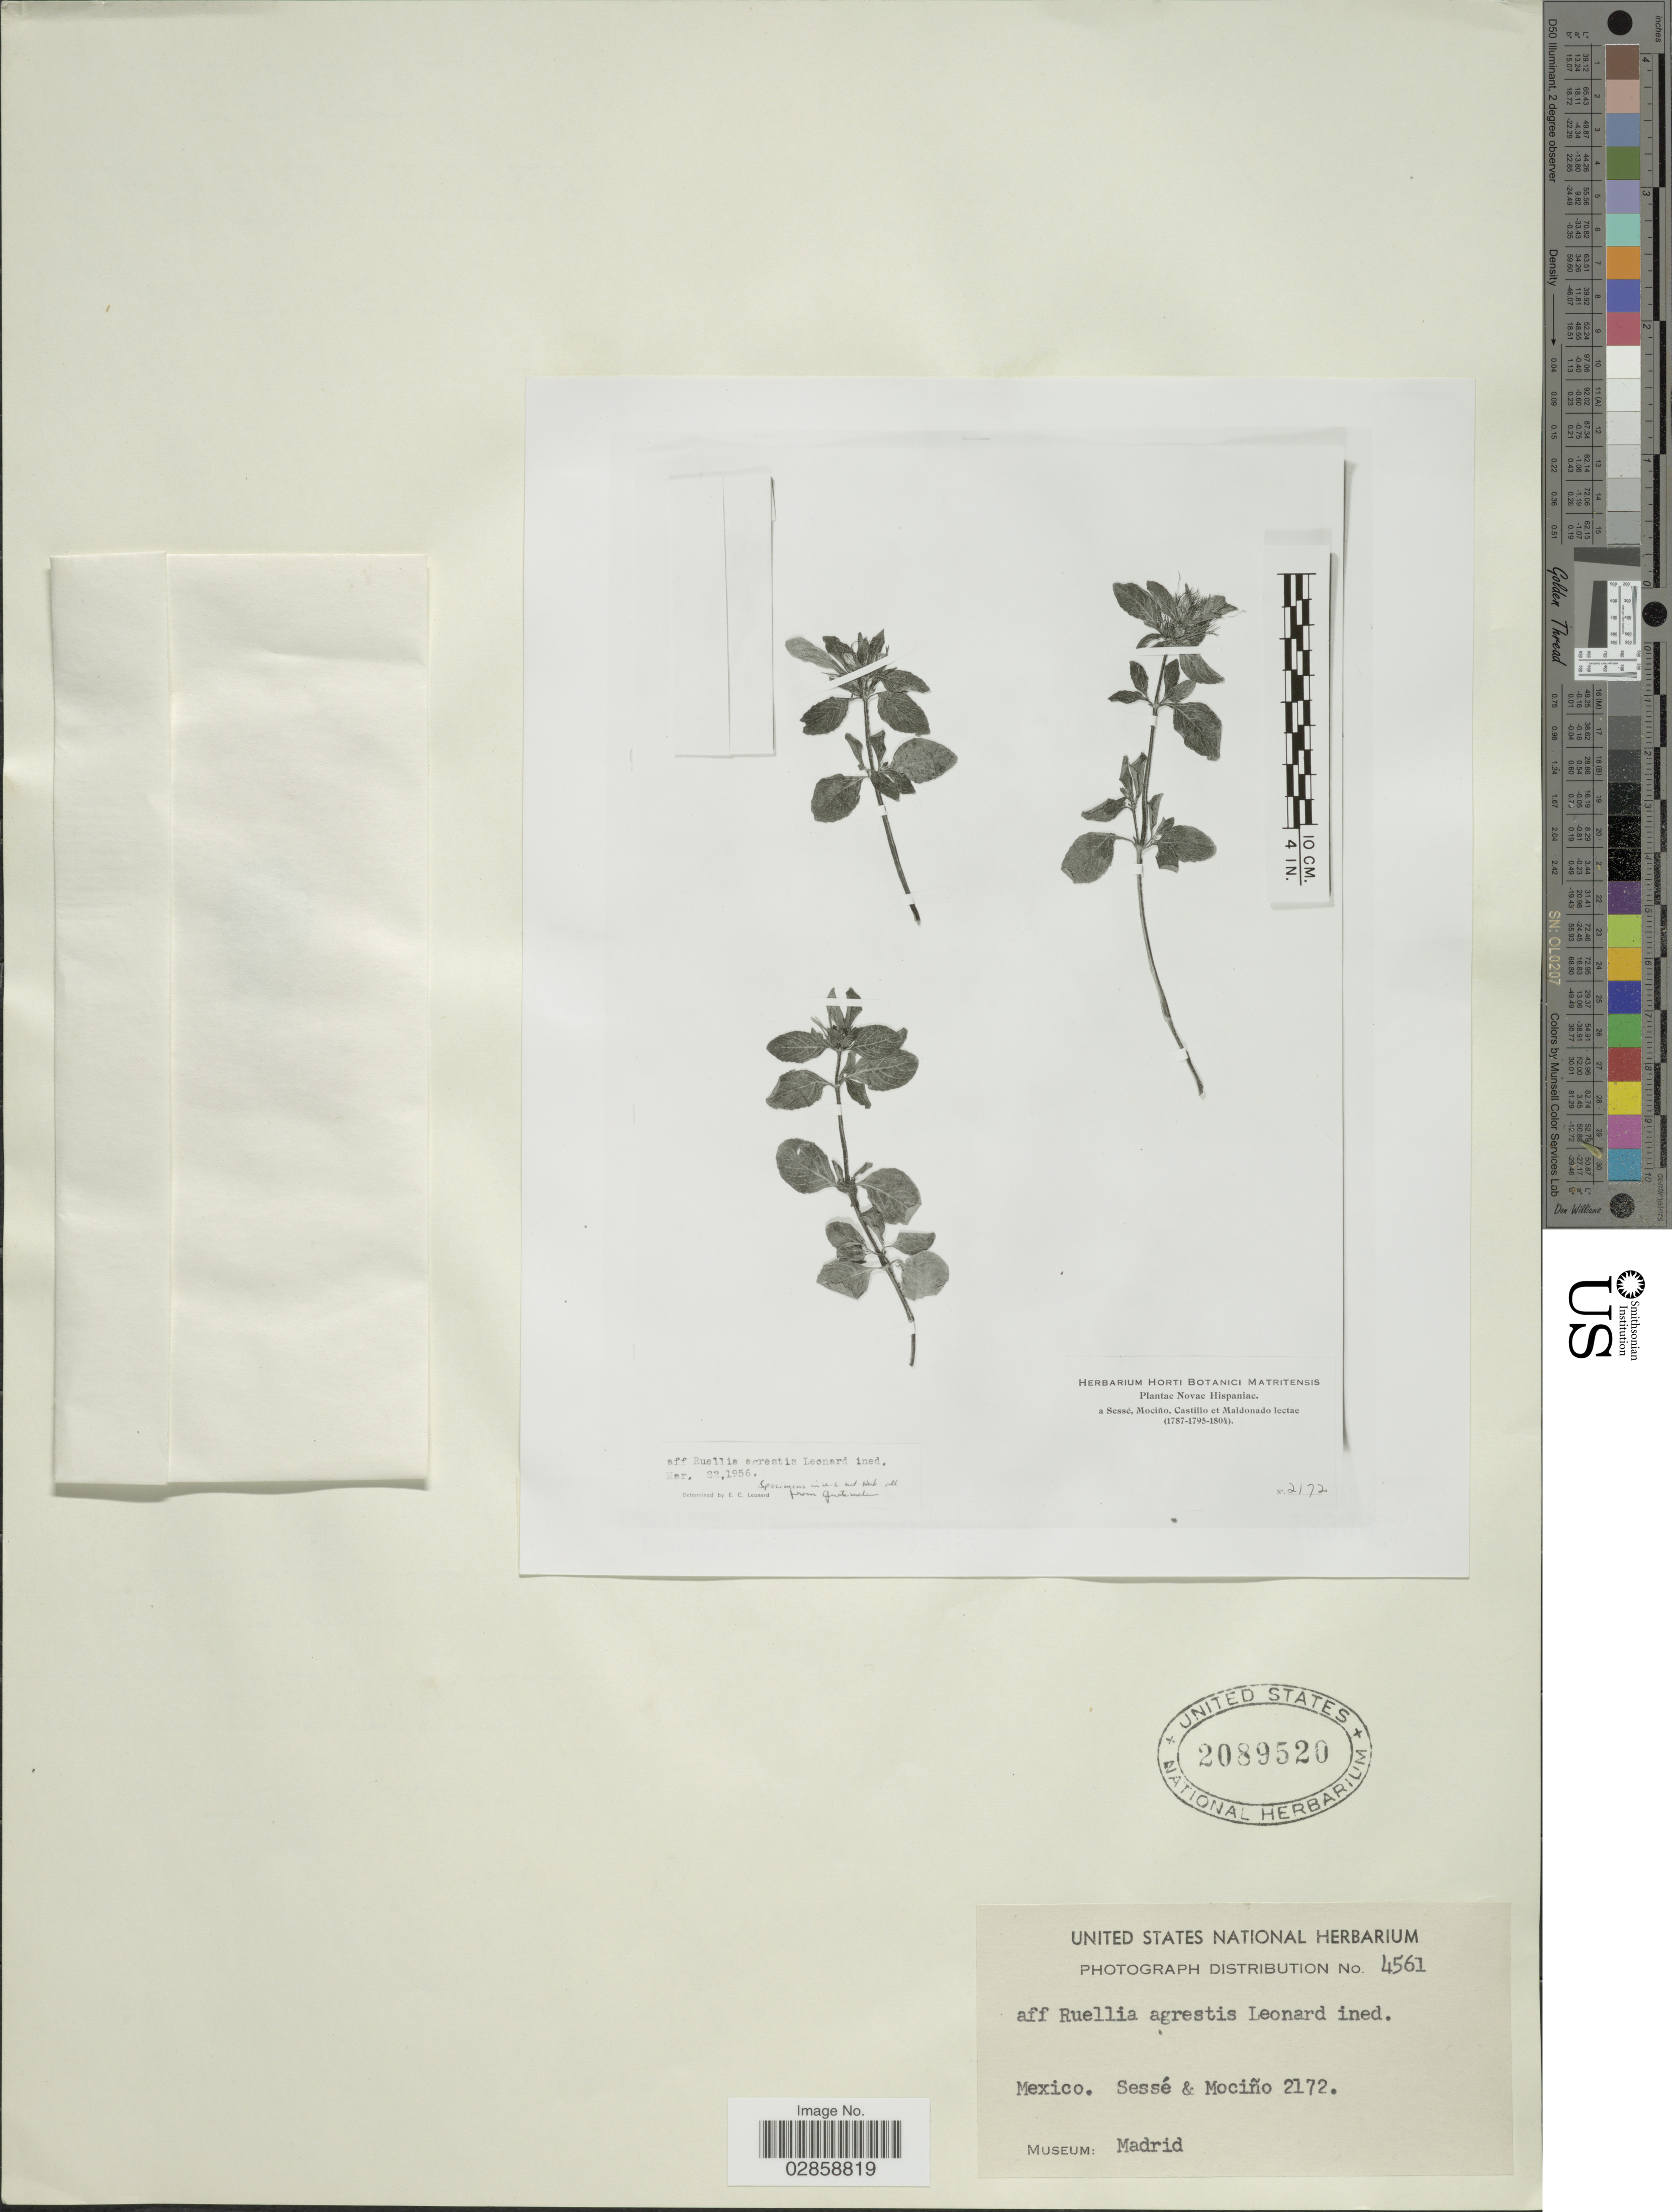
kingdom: Plantae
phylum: Tracheophyta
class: Magnoliopsida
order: Lamiales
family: Acanthaceae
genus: Ruellia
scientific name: Ruellia sp.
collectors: Sessé, --, Mociño, Castillo, -- & Maldonado, --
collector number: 2172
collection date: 1787/1804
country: Mexico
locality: Novae Hispaniae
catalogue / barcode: US 2089520